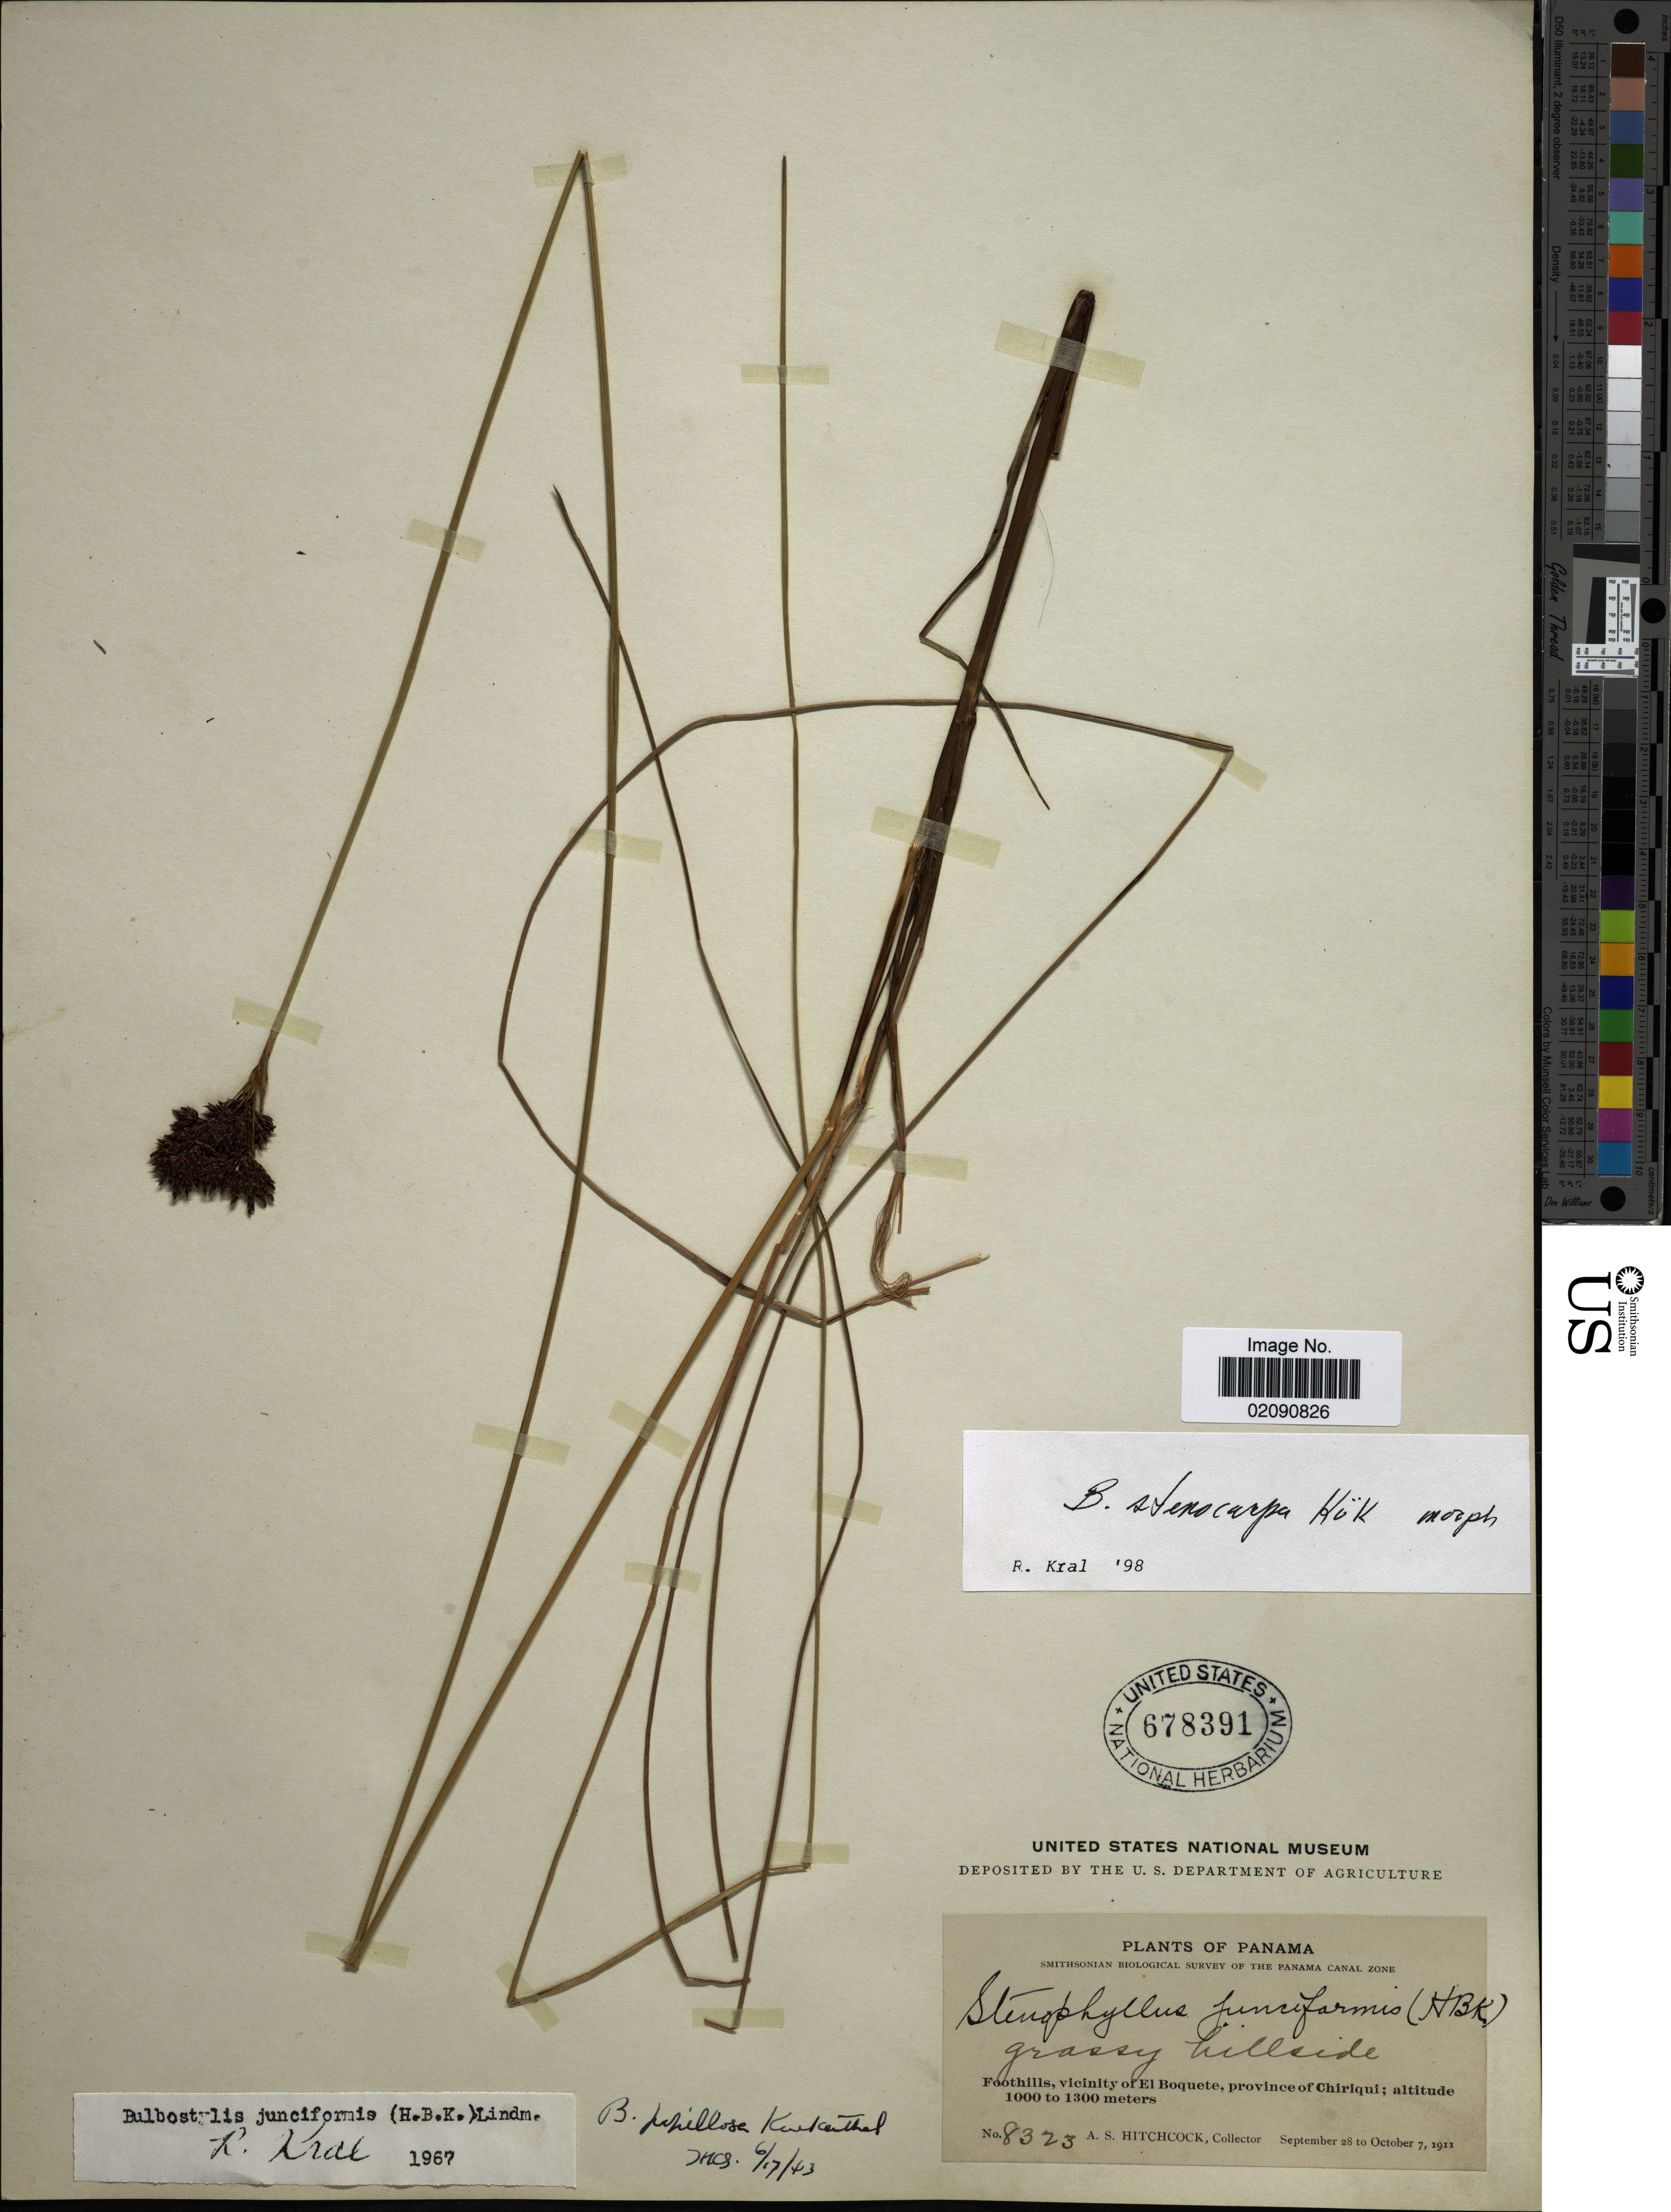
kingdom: Plantae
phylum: Tracheophyta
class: Liliopsida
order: Poales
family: Cyperaceae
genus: Bulbostylis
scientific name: Bulbostylis stenocarpa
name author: Kük.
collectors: A. S. Hitchcock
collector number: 8323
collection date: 1911-09-28/1911-10-07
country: Panama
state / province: Chiriqui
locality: Canal Zone, grassy hillside, Foothills, vicinity of El Boquete.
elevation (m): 1000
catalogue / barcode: US 678391